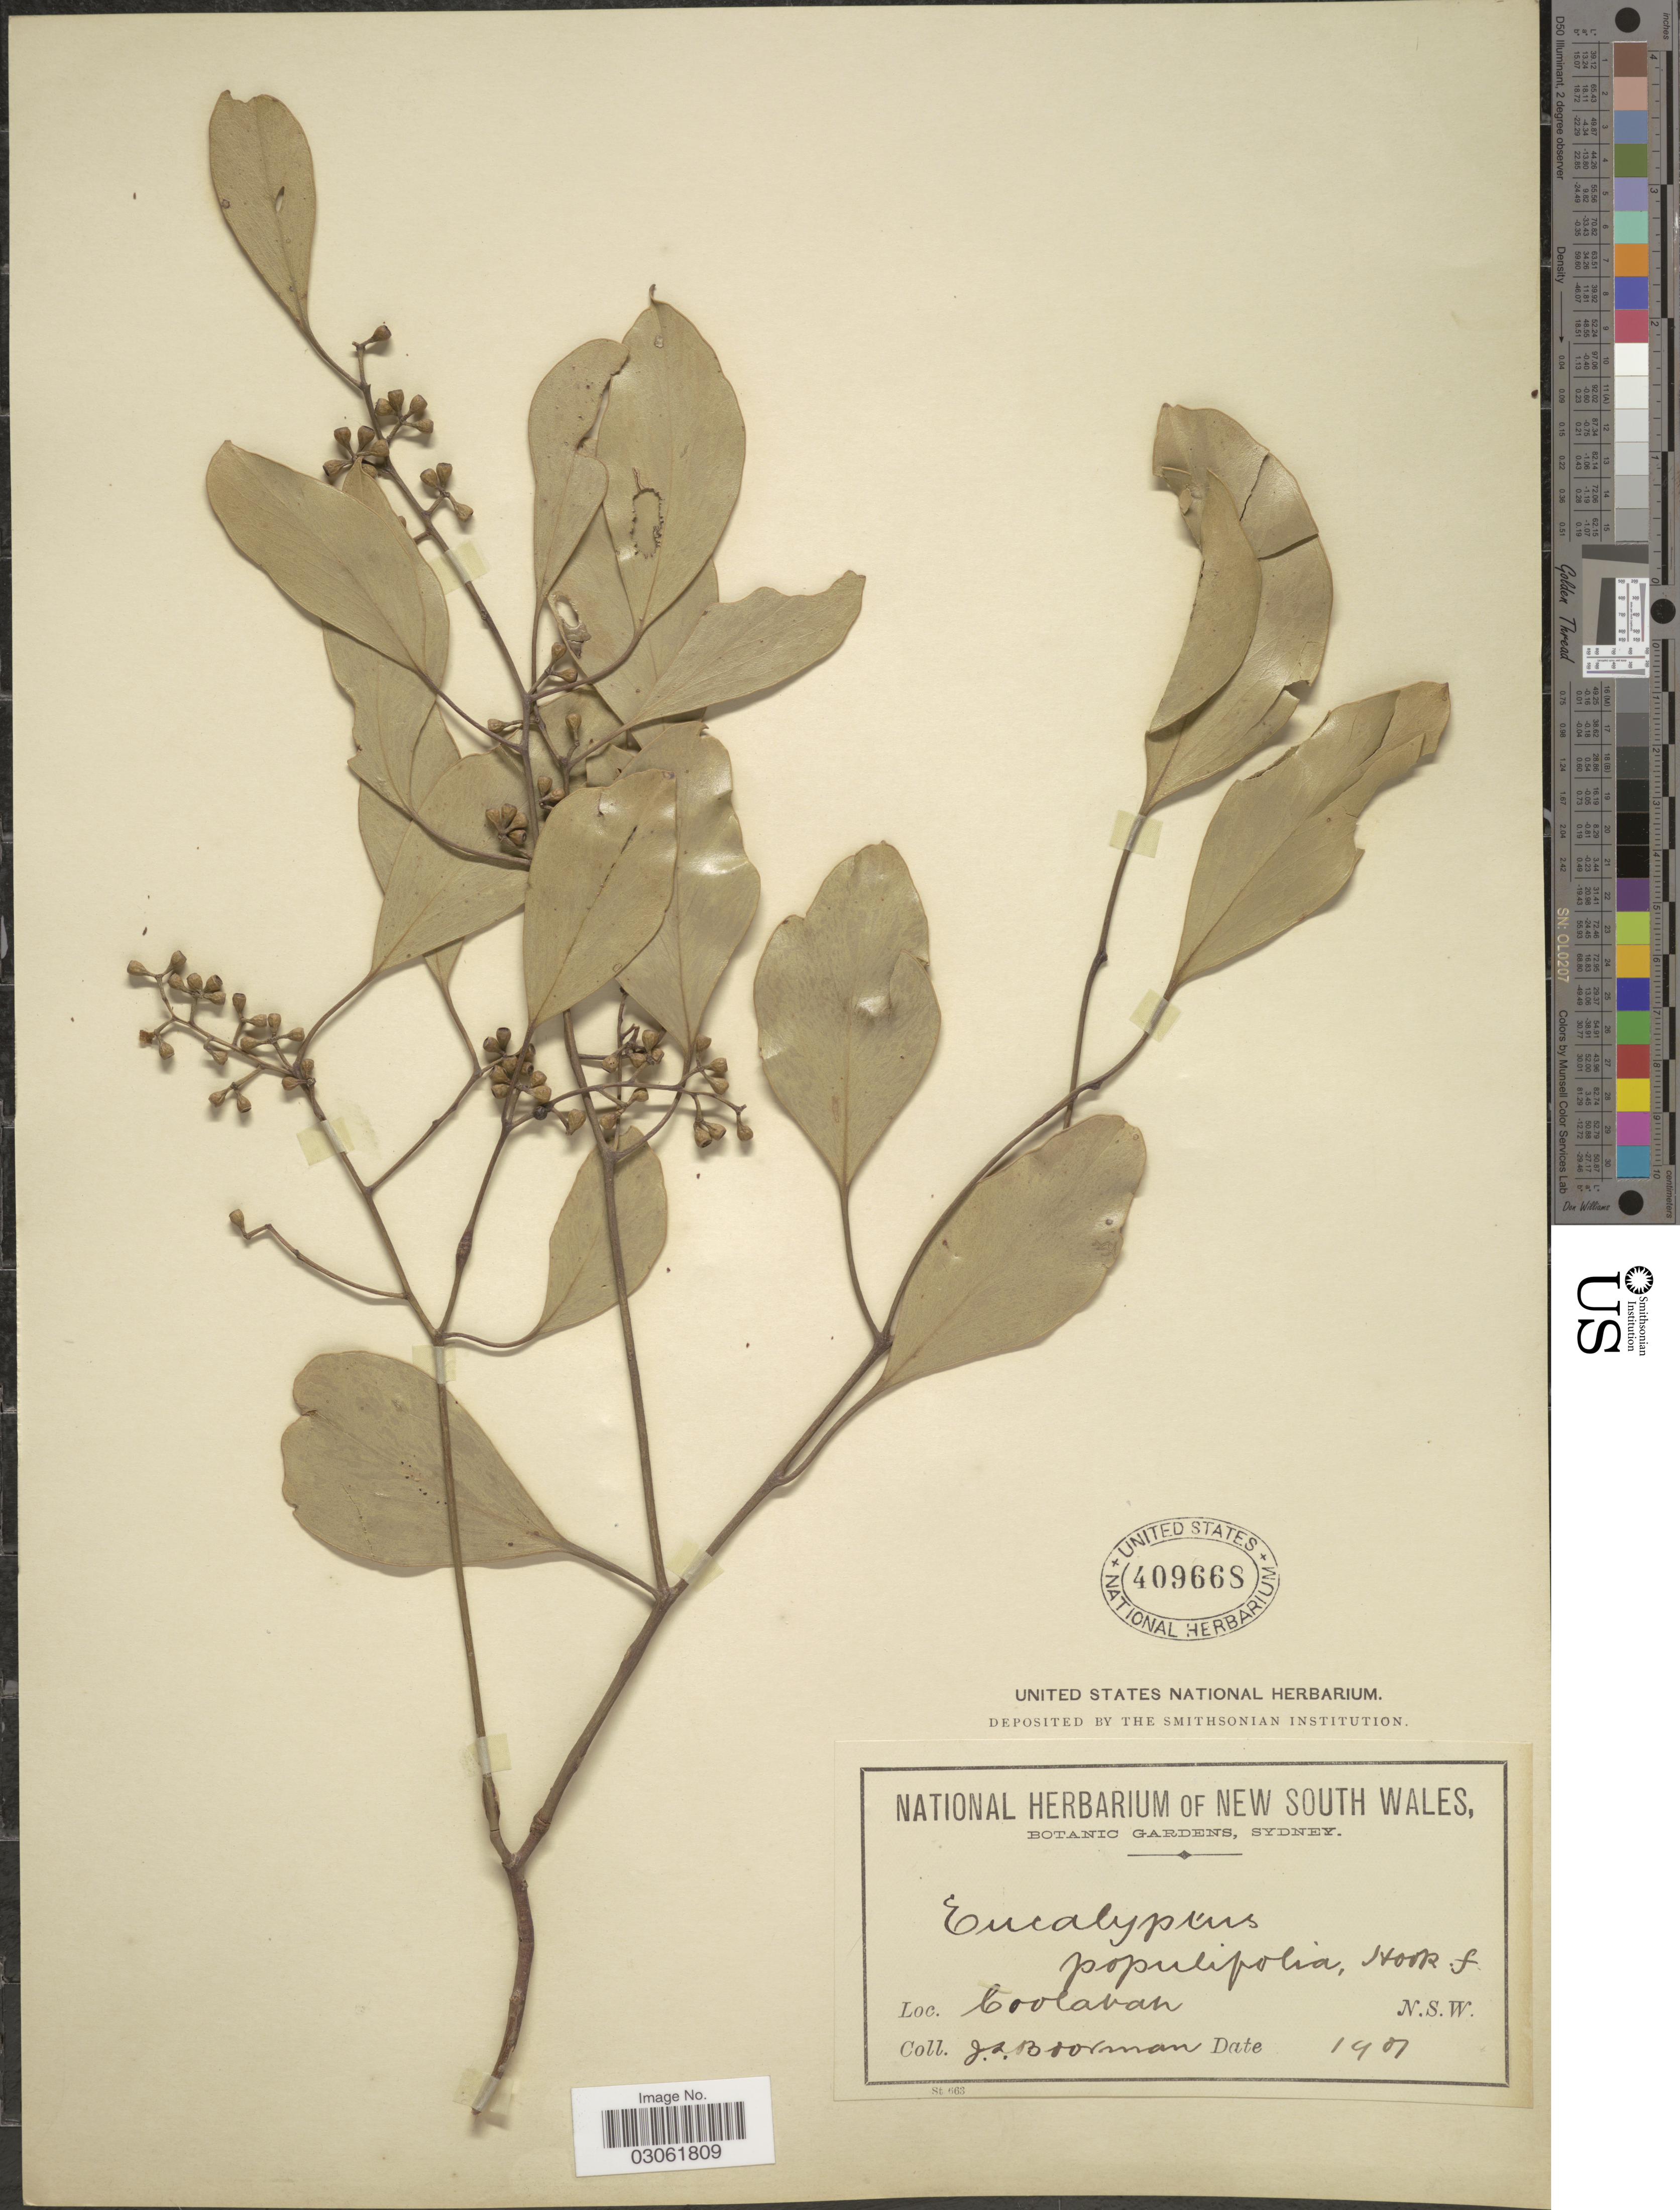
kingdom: Plantae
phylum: Tracheophyta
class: Magnoliopsida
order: Myrtales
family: Myrtaceae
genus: Eucalyptus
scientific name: Eucalyptus populifolia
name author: Desf.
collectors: J. Boorman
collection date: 1901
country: Australia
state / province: New South Wales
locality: Coolamon.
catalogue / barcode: US 409668